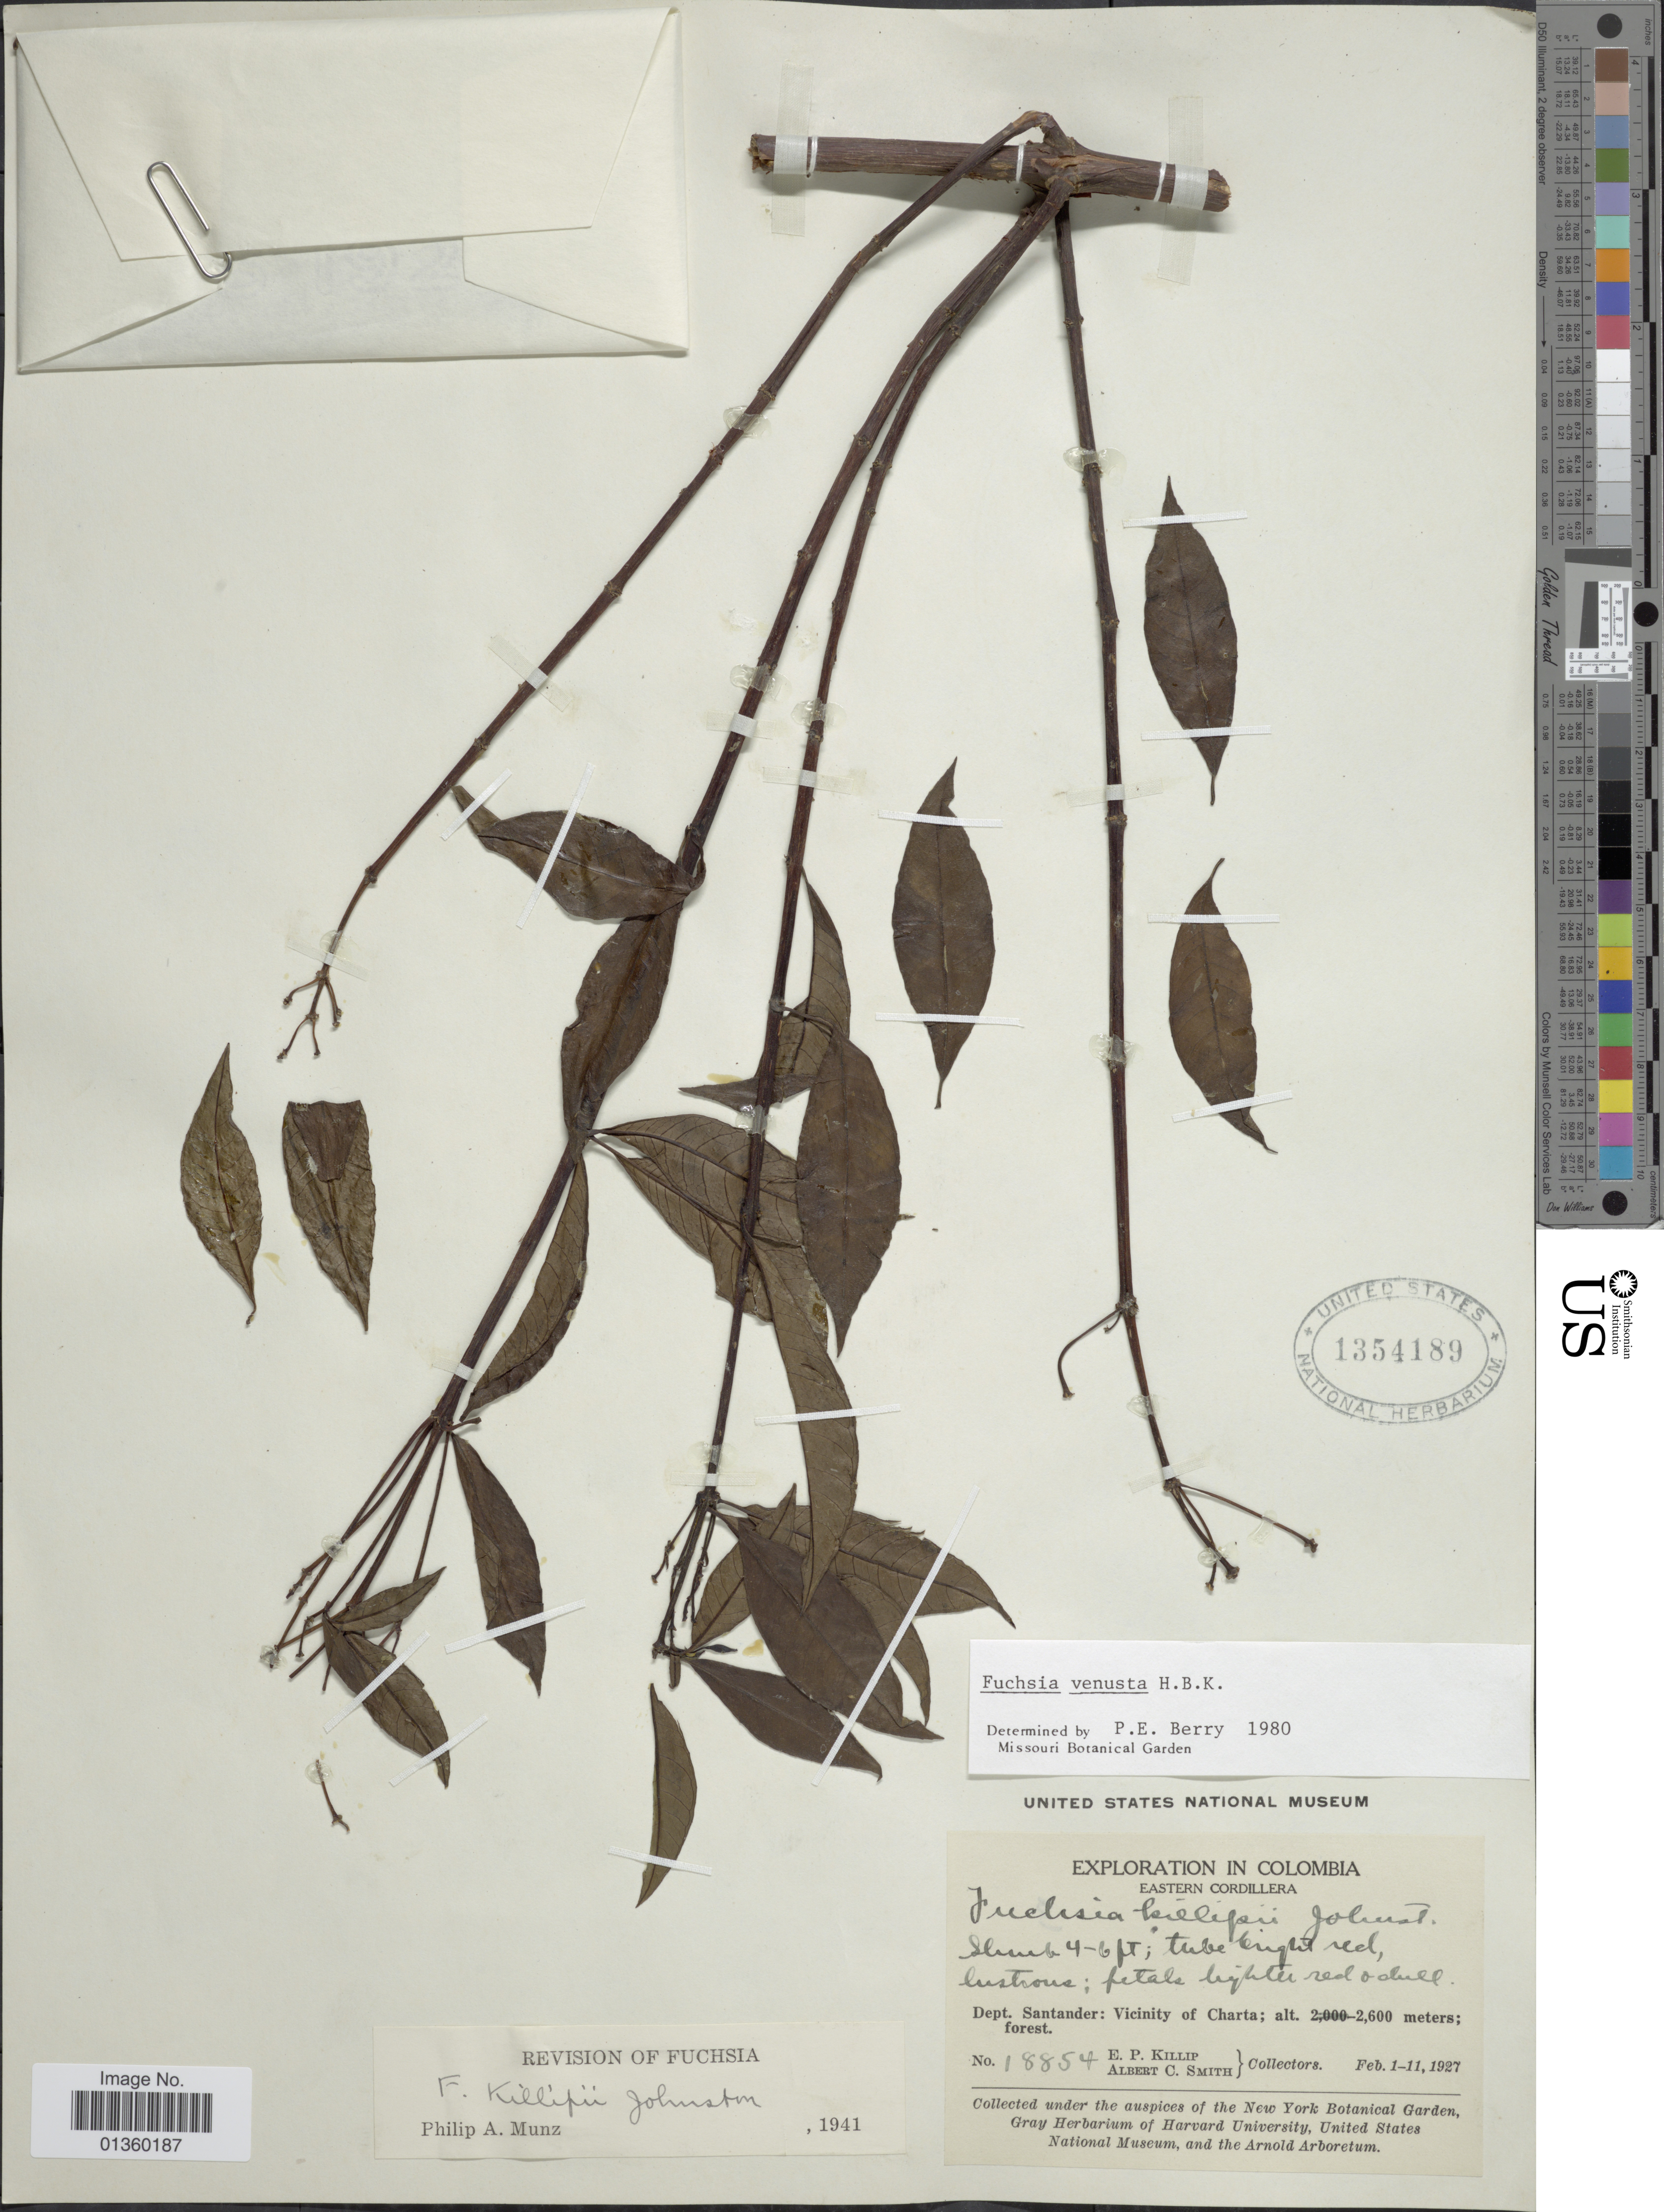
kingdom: Plantae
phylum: Tracheophyta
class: Magnoliopsida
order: Myrtales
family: Onagraceae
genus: Fuchsia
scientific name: Fuchsia venusta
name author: Kunth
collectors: E. P. Killip & A. C. Smith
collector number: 18854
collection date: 1927-02-01/1927-02-11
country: Colombia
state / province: Santander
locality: Eastern Cordillera. Vicinity of Charta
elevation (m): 2600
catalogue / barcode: US 1354189